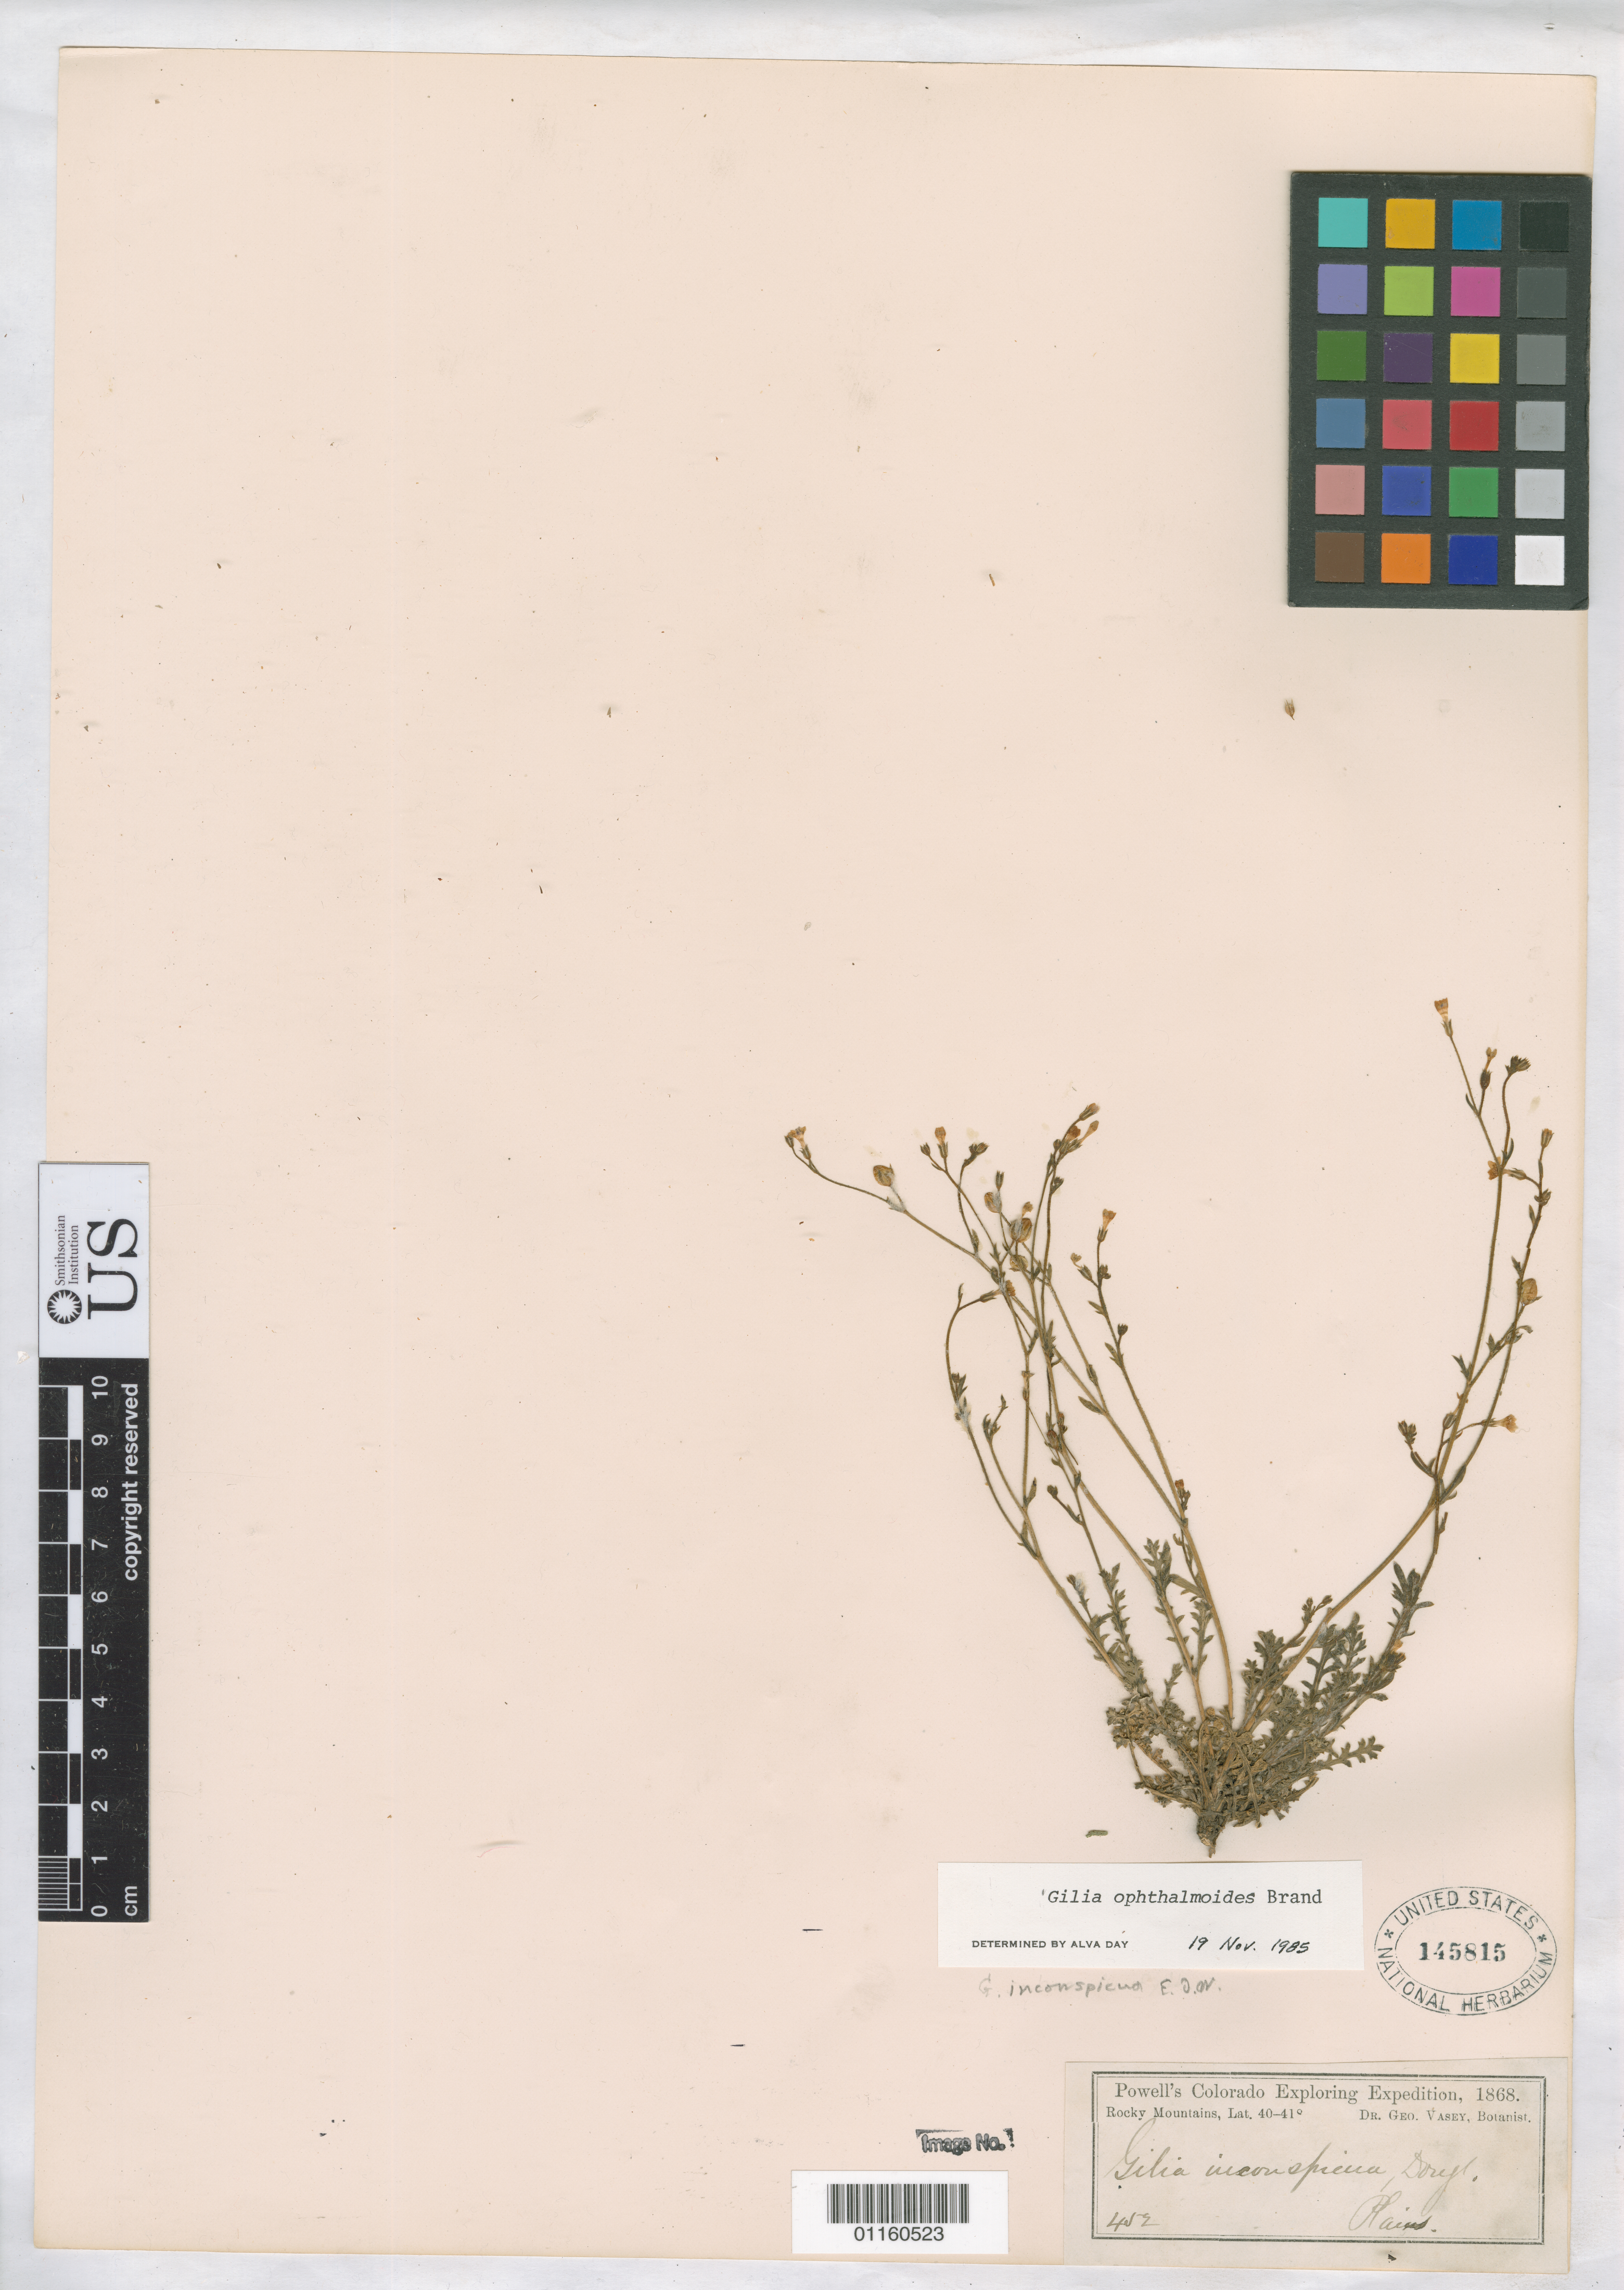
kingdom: Plantae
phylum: Tracheophyta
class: Magnoliopsida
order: Ericales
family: Polemoniaceae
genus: Gilia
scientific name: Gilia ophthalmoides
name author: Brand in Engl.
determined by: Day, A.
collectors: G. Vasey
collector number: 452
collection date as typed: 1868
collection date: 1868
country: United States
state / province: Colorado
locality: Rocky Mountains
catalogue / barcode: US 145815